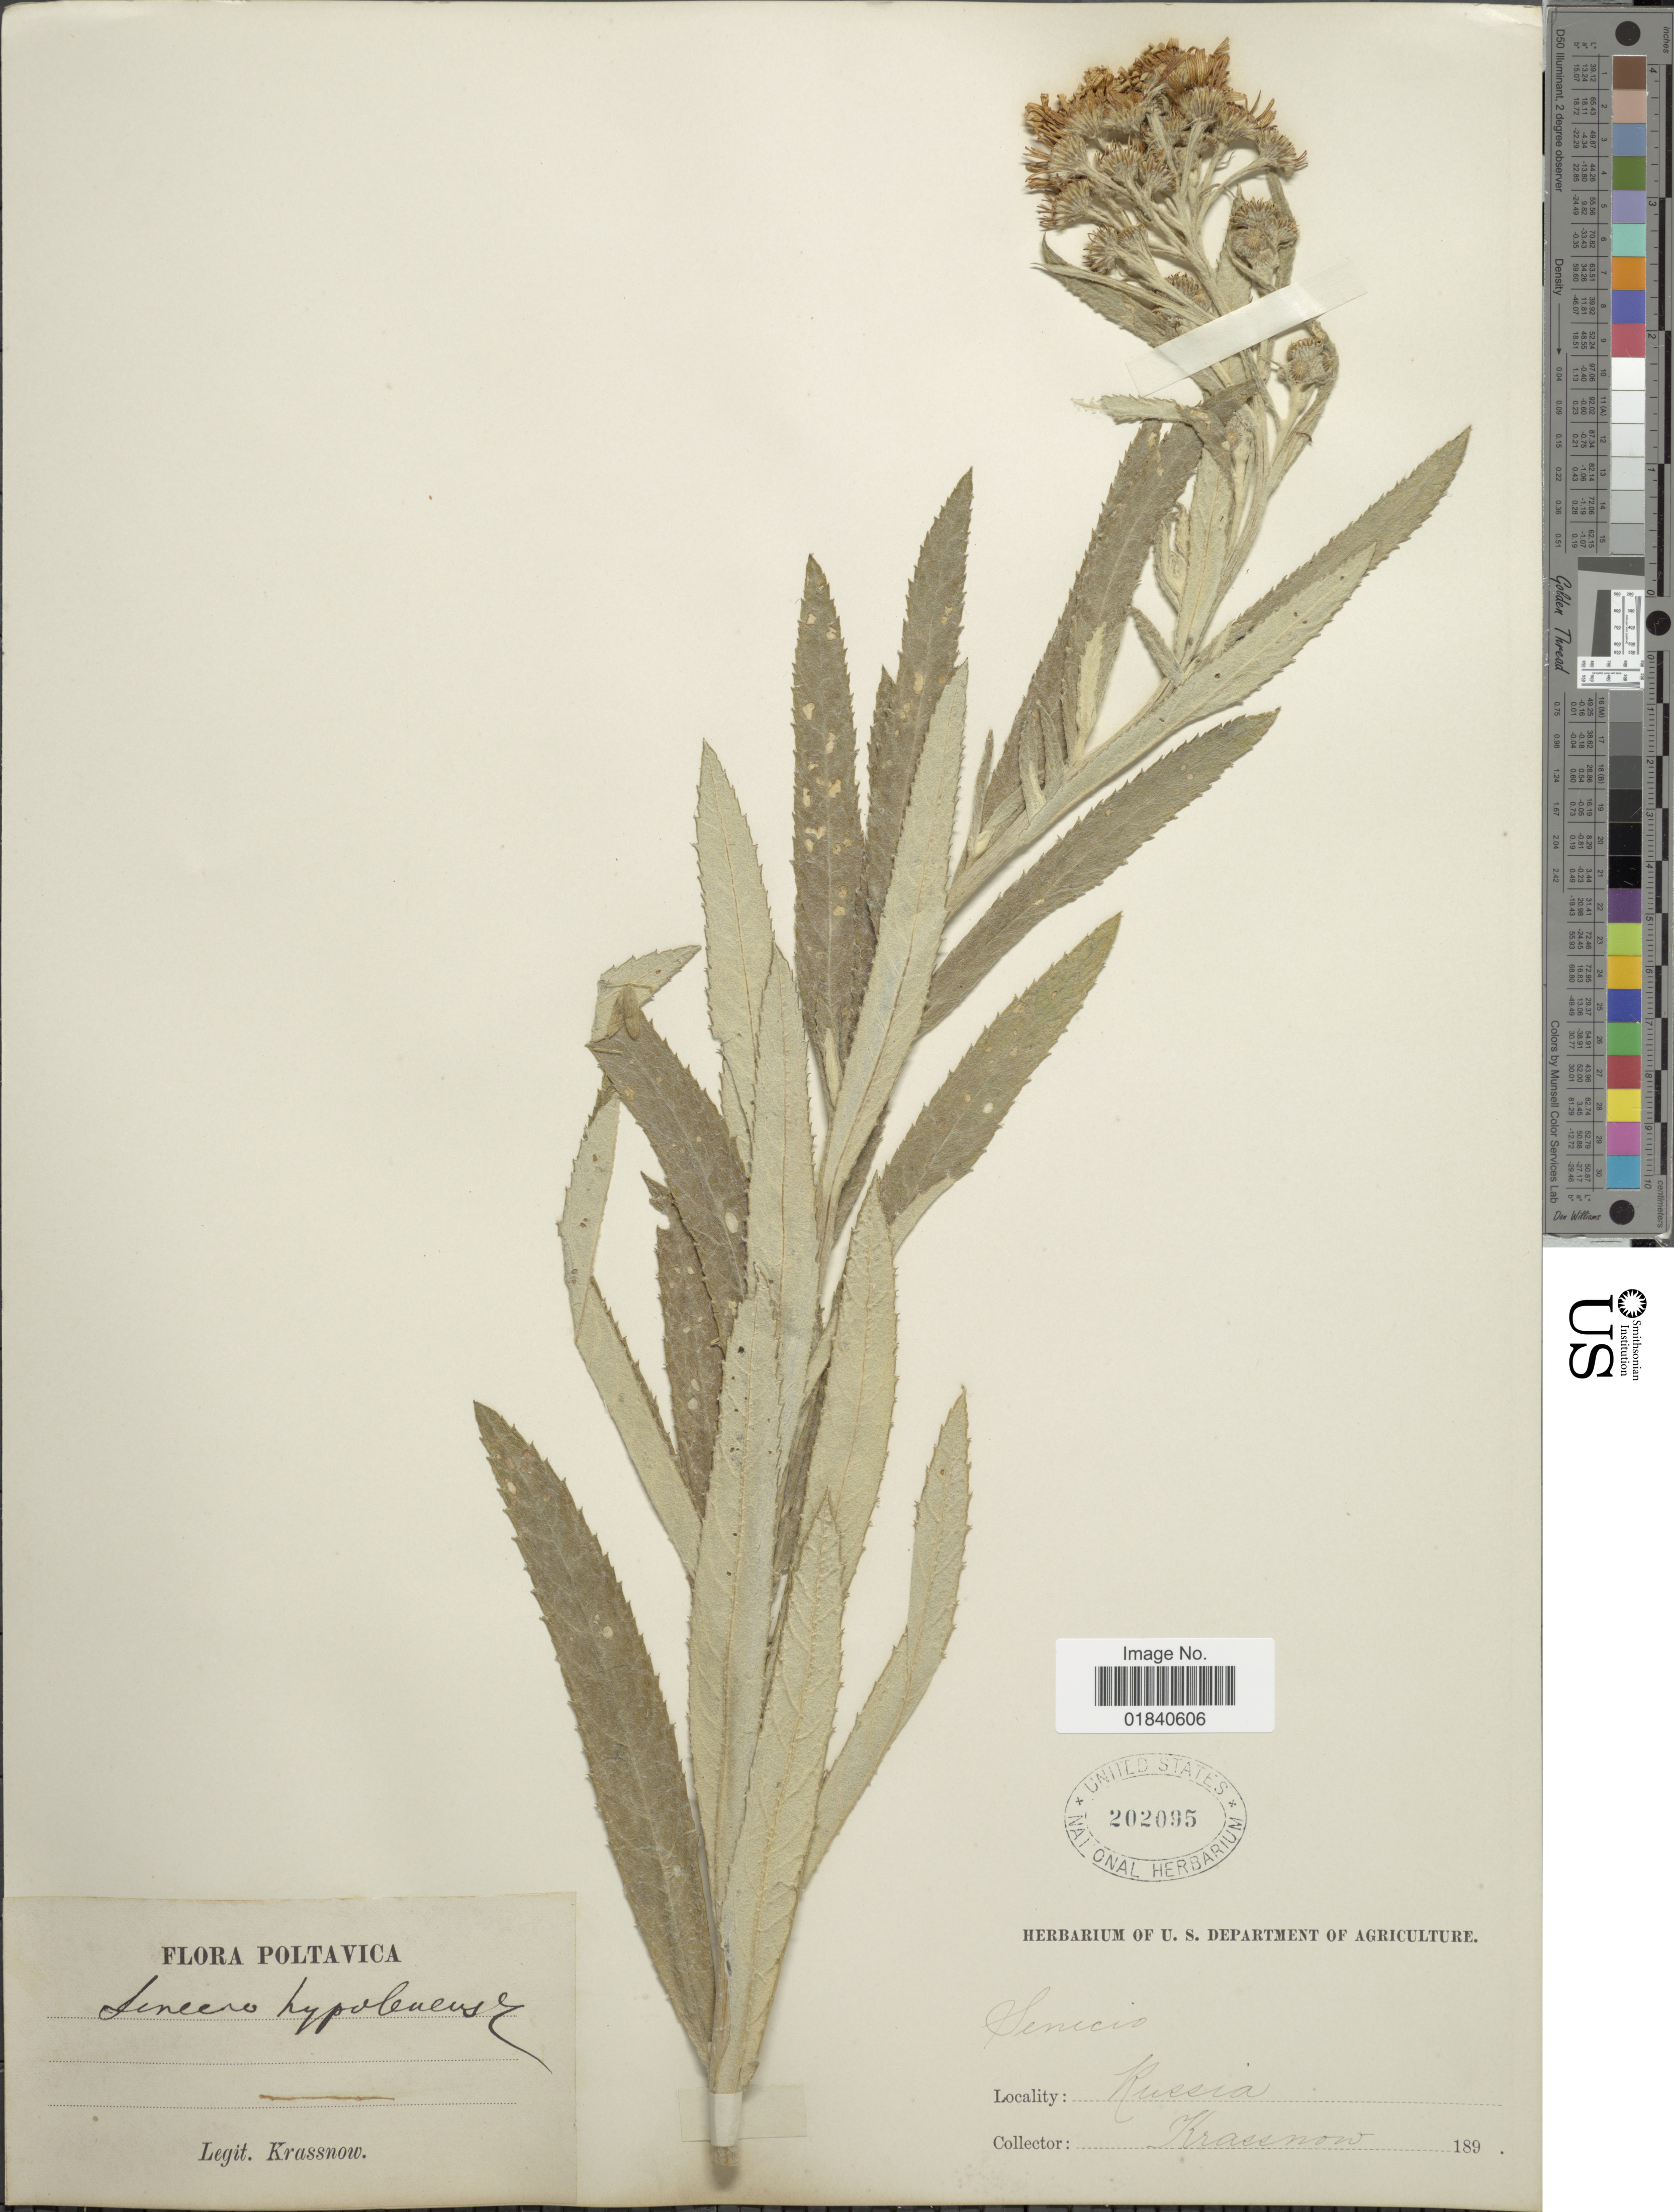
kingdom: Plantae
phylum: Tracheophyta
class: Magnoliopsida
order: Asterales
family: Asteraceae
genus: Senecio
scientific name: Senecio hypoleucus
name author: F. Muell. ex Benth.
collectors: -. Krassnow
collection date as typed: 189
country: Ukraine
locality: Poltavica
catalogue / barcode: US 202095